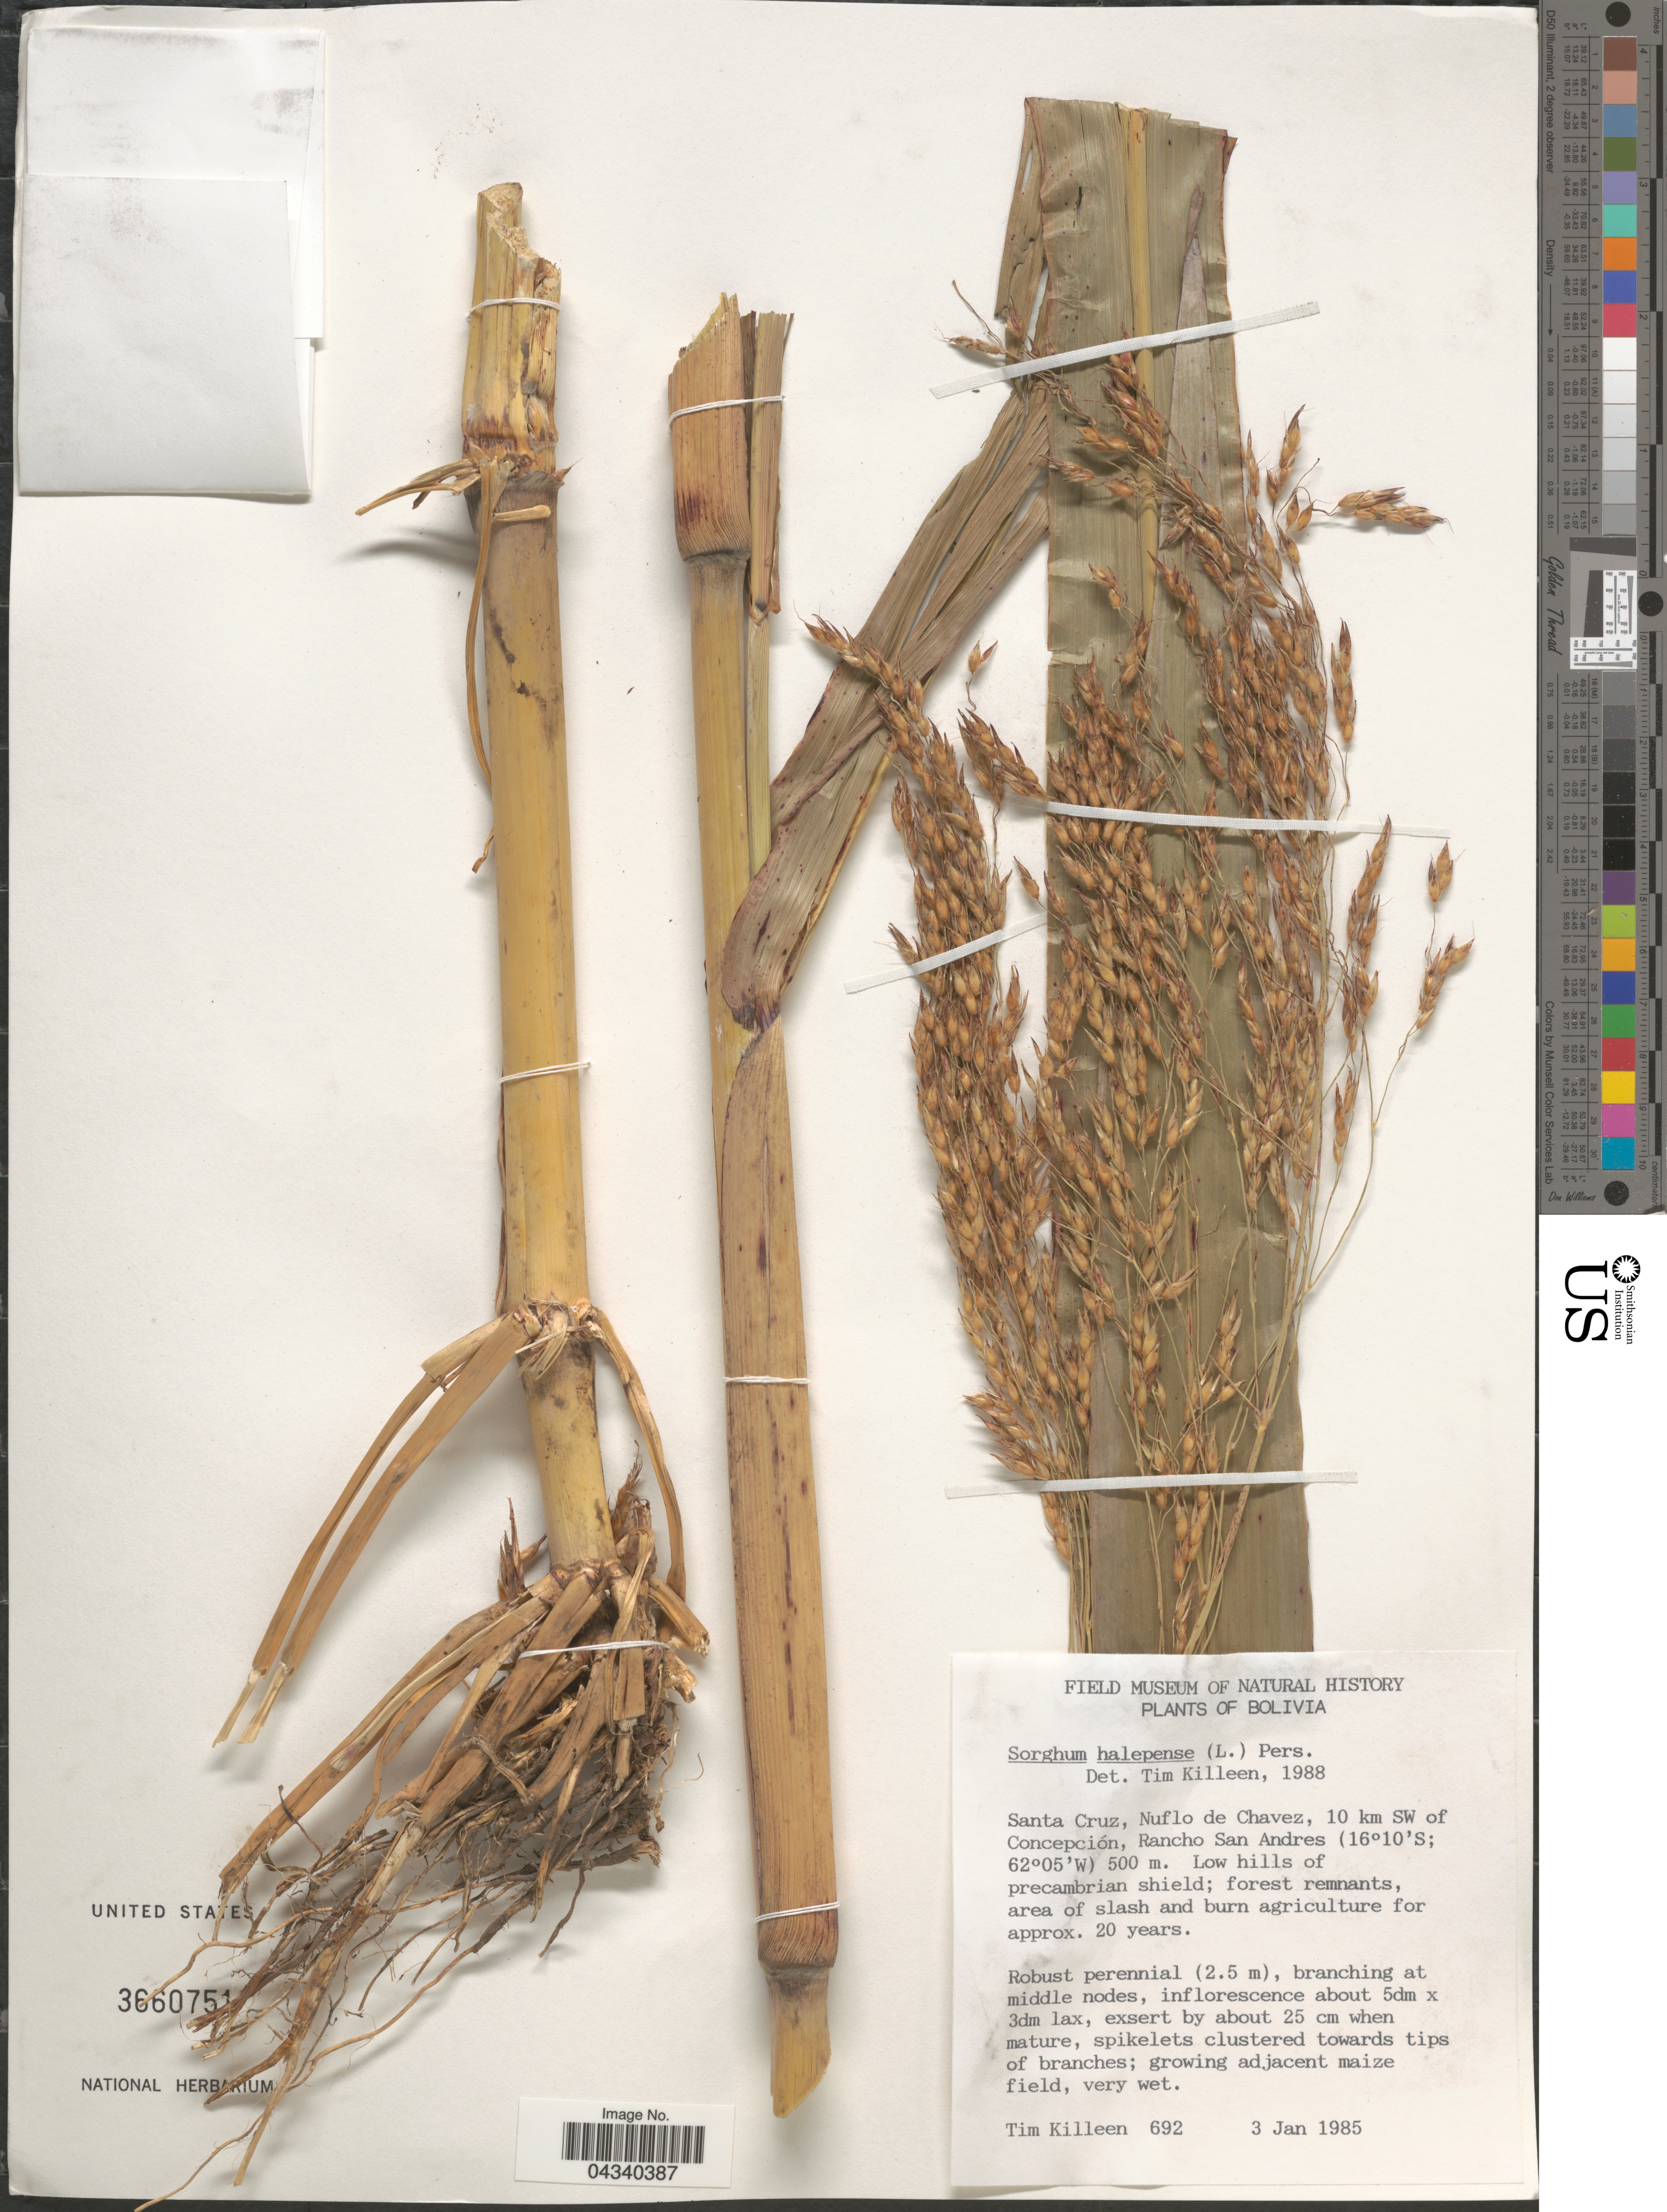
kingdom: Plantae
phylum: Tracheophyta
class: Liliopsida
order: Poales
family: Poaceae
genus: Sorghum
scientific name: Sorghum halepense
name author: (L.) Pers.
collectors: T. J. Killeen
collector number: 692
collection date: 1985-01-03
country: Bolivia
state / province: Santa Cruz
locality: Nuflo de Chavez, 10 km SW of Concepció, Rancho San Andres.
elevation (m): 500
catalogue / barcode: US 3660751